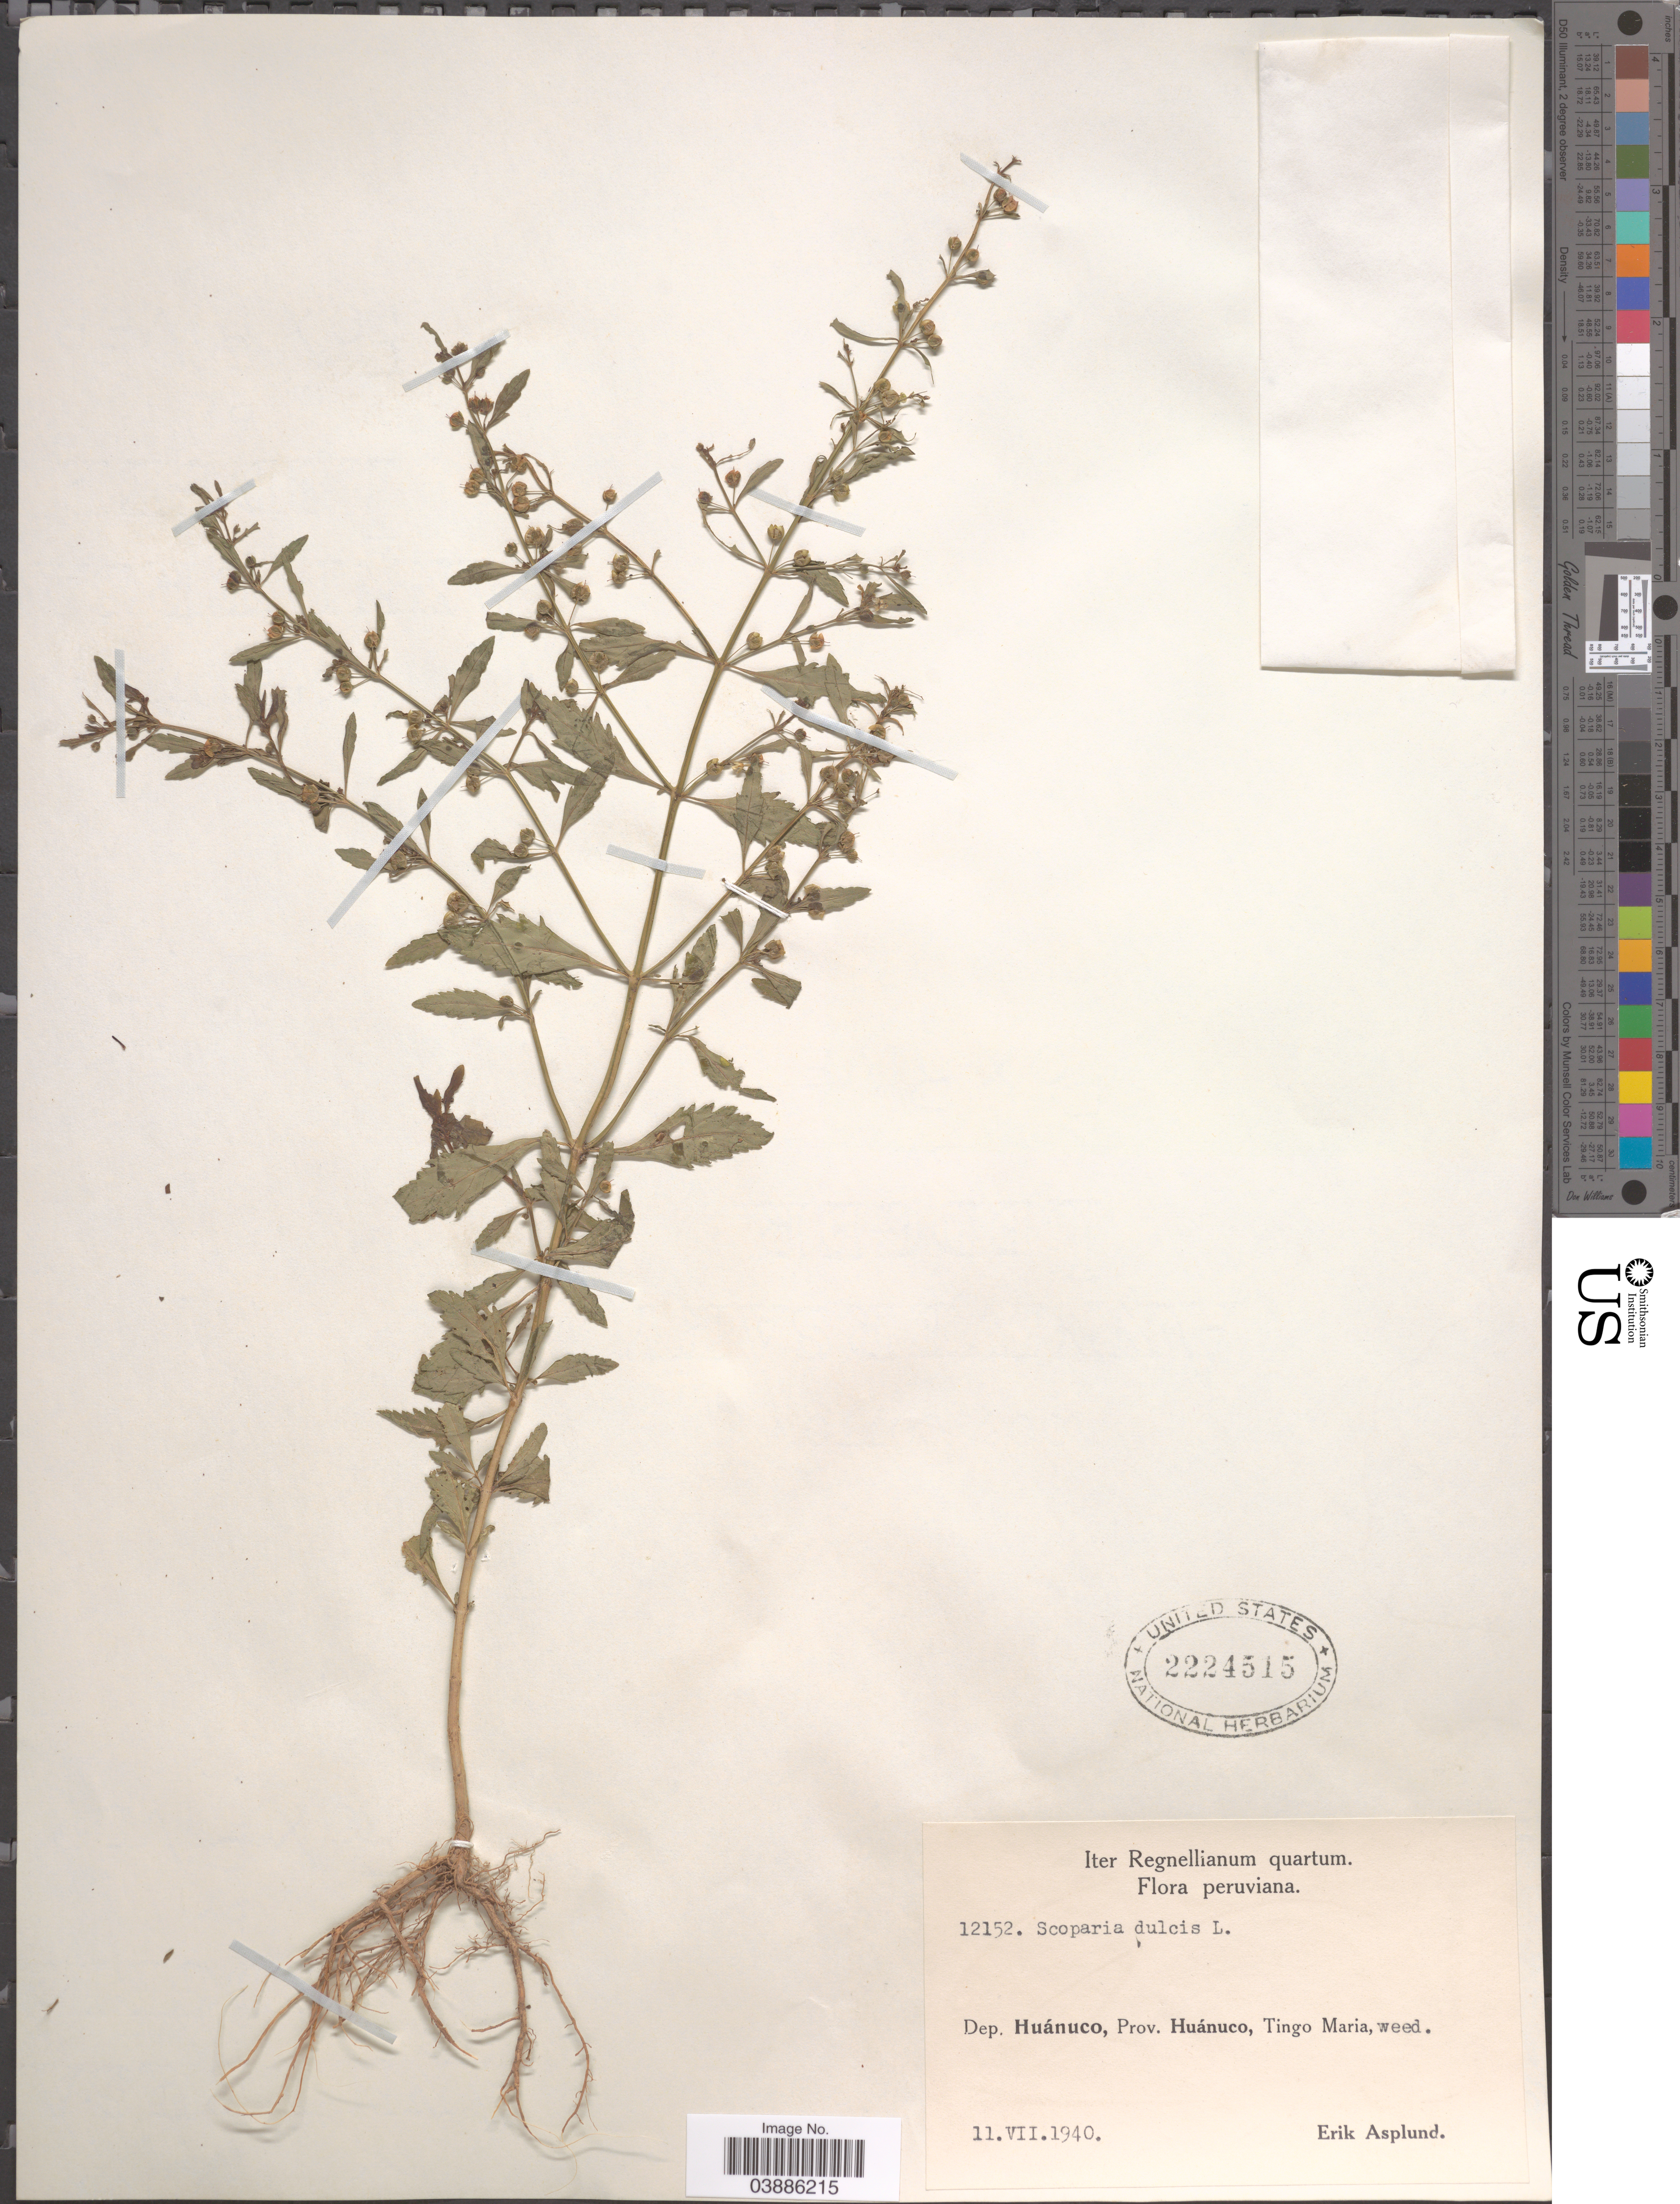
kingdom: Plantae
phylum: Tracheophyta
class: Magnoliopsida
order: Lamiales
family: Plantaginaceae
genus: Scoparia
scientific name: Scoparia dulcis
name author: L.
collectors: E. Asplund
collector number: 12152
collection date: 1940-07-11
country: Peru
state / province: Huánuco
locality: Dep. Huánuco, Tingo Maria.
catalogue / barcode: US 2224515